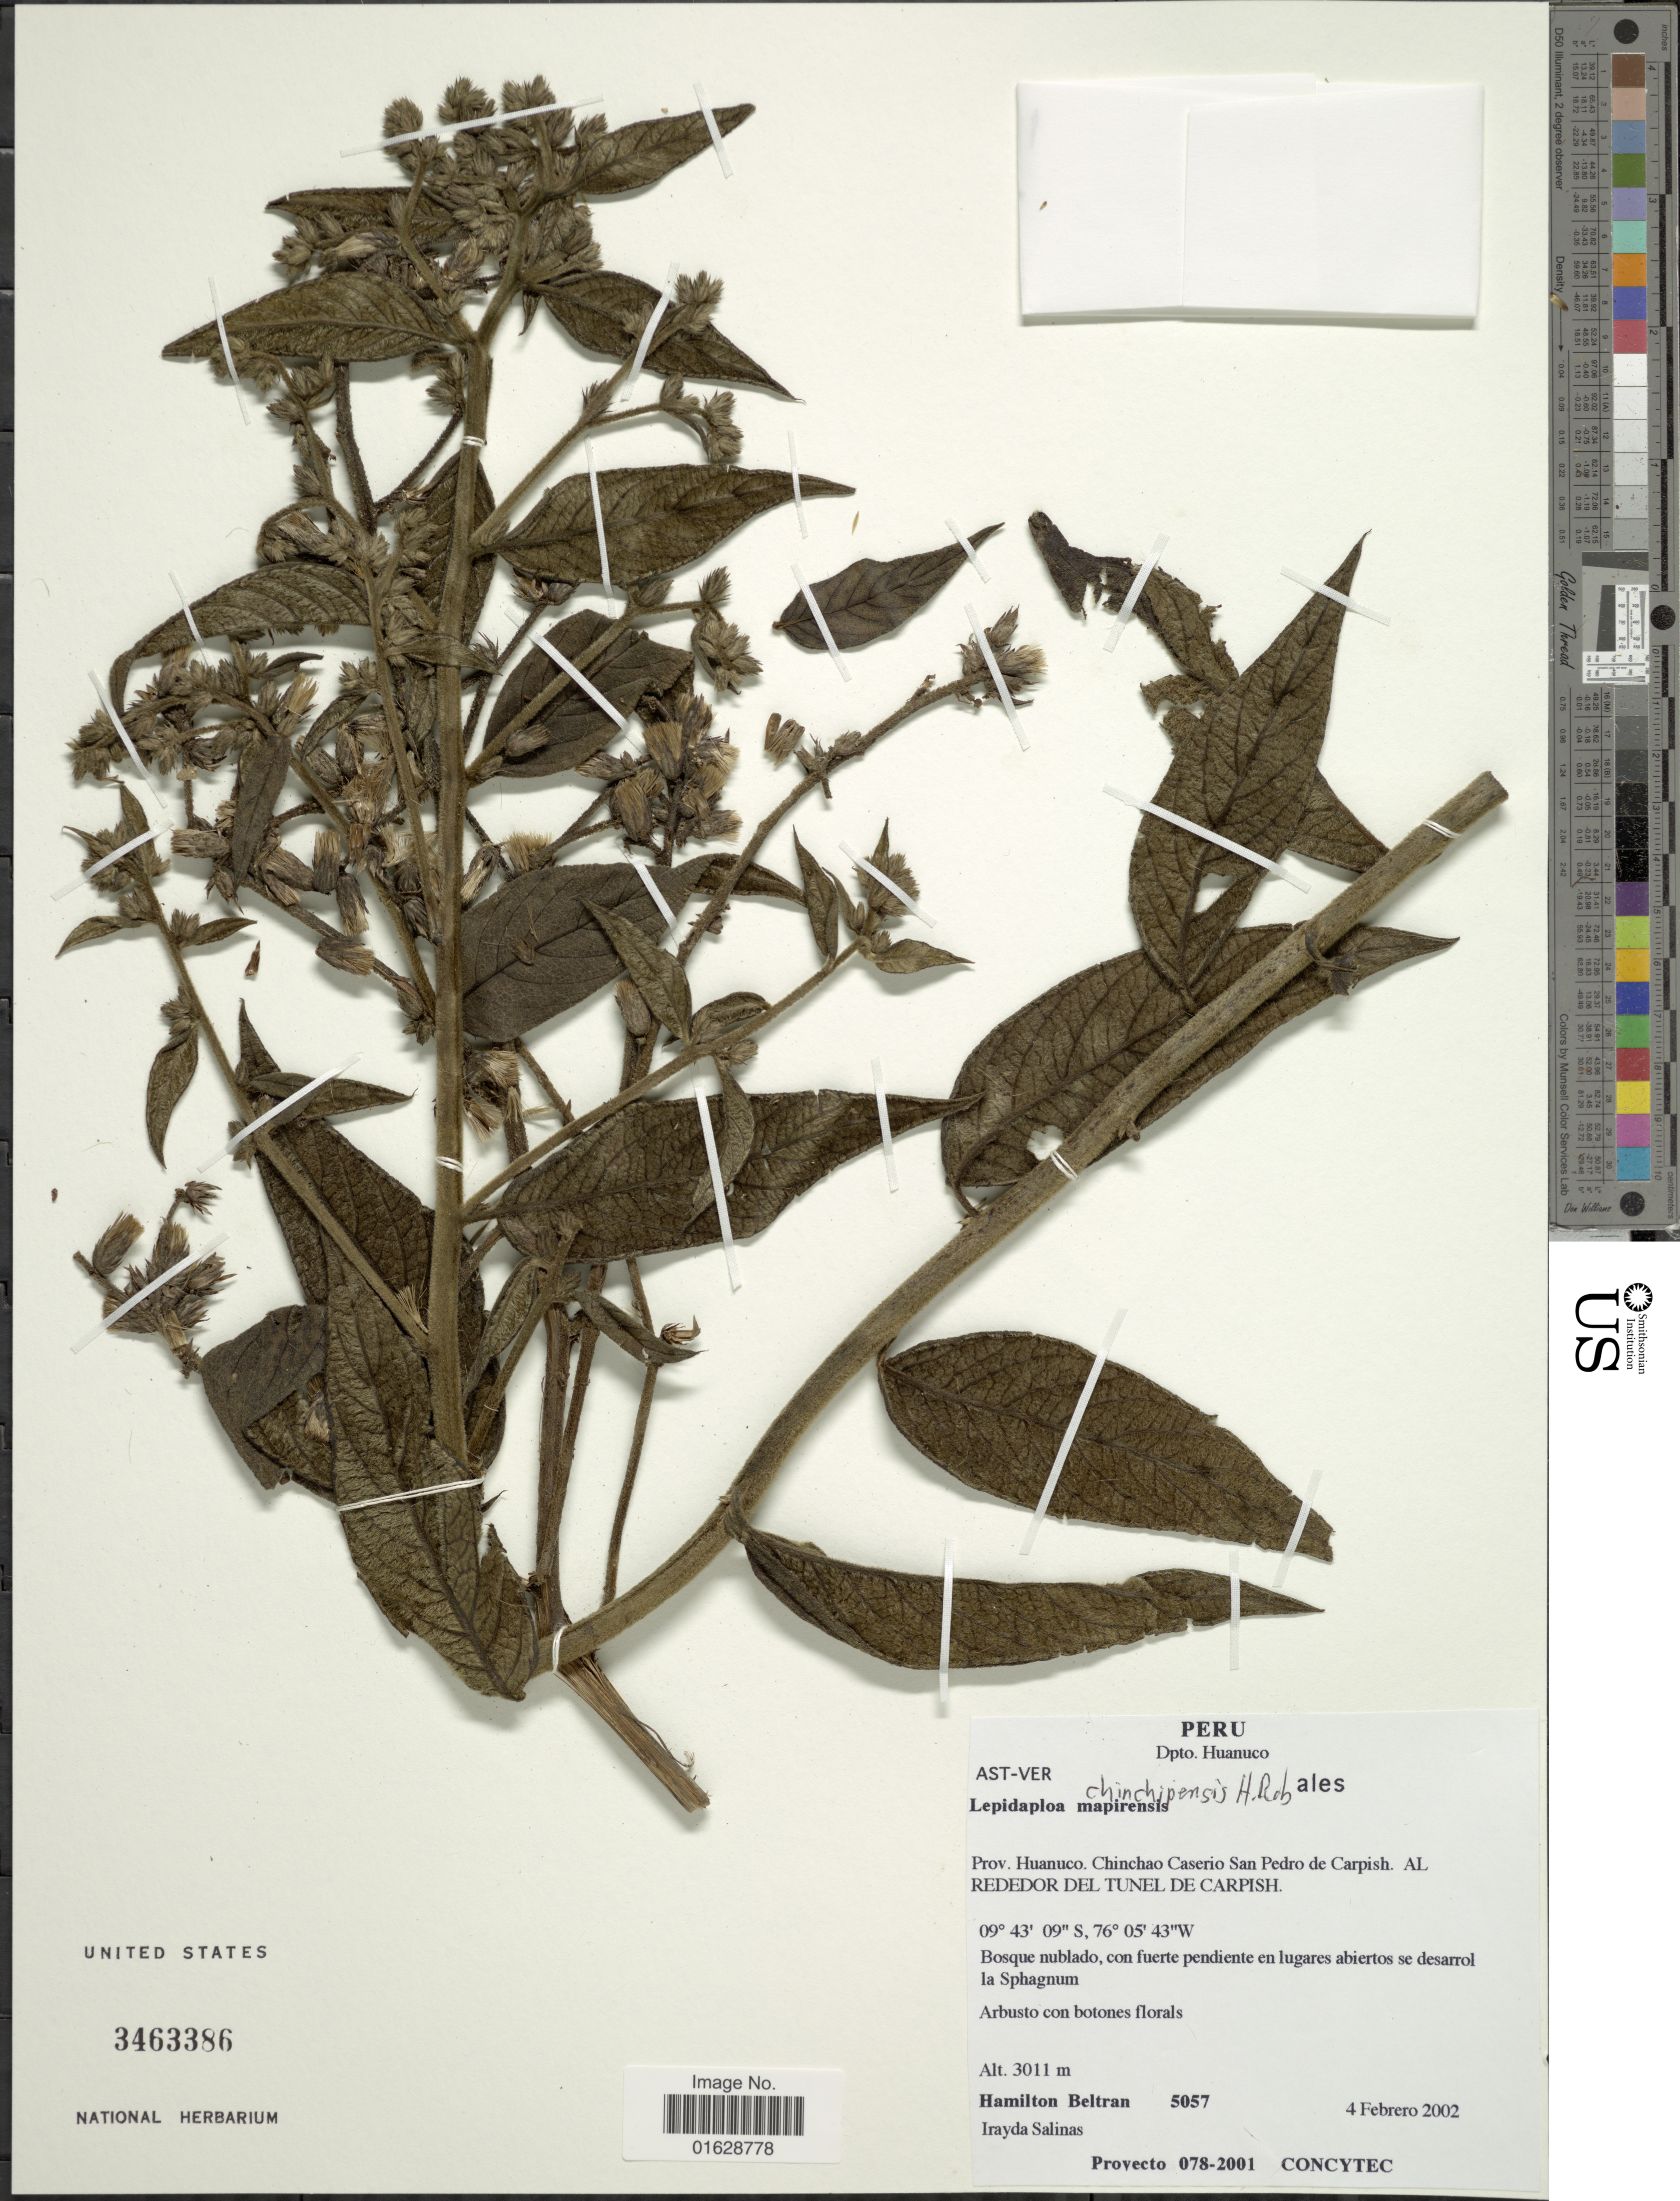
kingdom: Plantae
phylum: Tracheophyta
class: Magnoliopsida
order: Asterales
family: Asteraceae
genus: Lepidaploa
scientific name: Lepidaploa chinchipensis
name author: H. Rob.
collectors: H. Beltran & I. Salinas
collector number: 5057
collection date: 2002-02-04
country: Peru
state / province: Huánuco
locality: Chinchao Caserio San Pedro de Carpish. Al Rededor del Tunel de Carpish.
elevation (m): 3011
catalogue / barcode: US 3463386